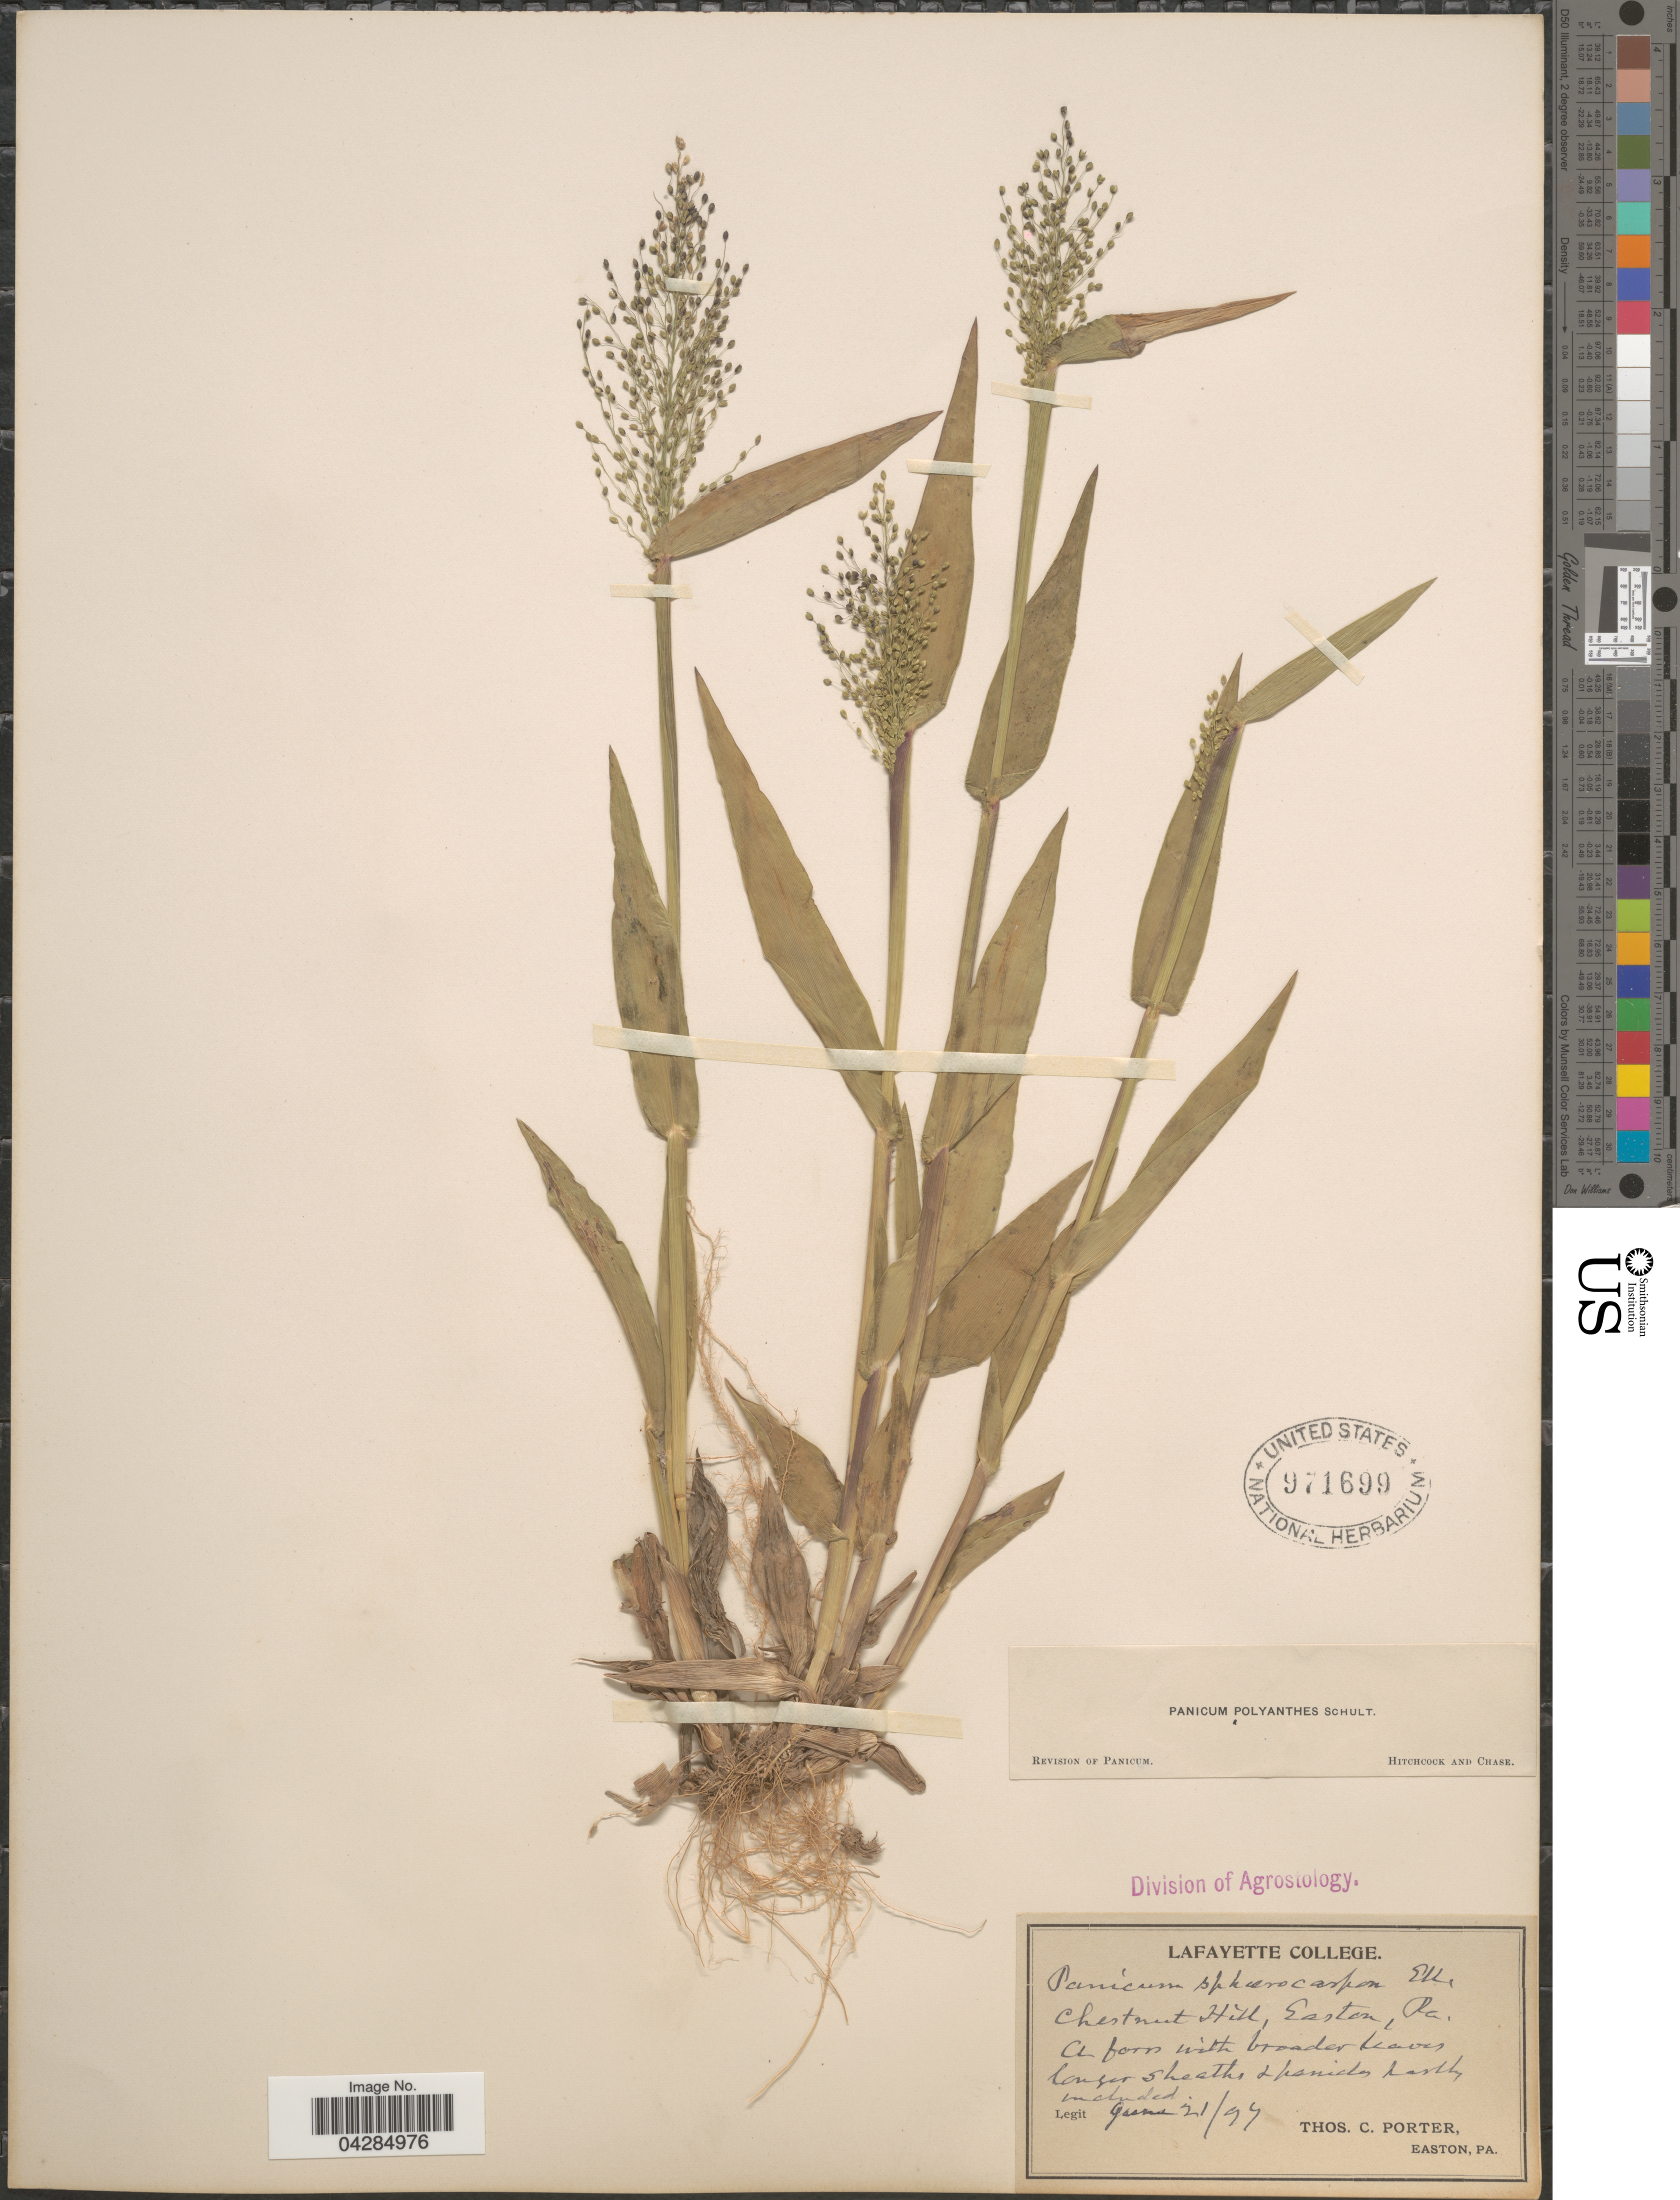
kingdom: Plantae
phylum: Tracheophyta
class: Liliopsida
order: Poales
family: Poaceae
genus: Dichanthelium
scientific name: Dichanthelium portoricense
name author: (Desv. ex Ham.) B.F. Hansen & Wunderlin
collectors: T. Porter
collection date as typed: Transcribed d/m/y: 21/6/97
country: United States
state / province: Pennsylvania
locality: Chestnut Hill, Easton.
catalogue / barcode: US 971699